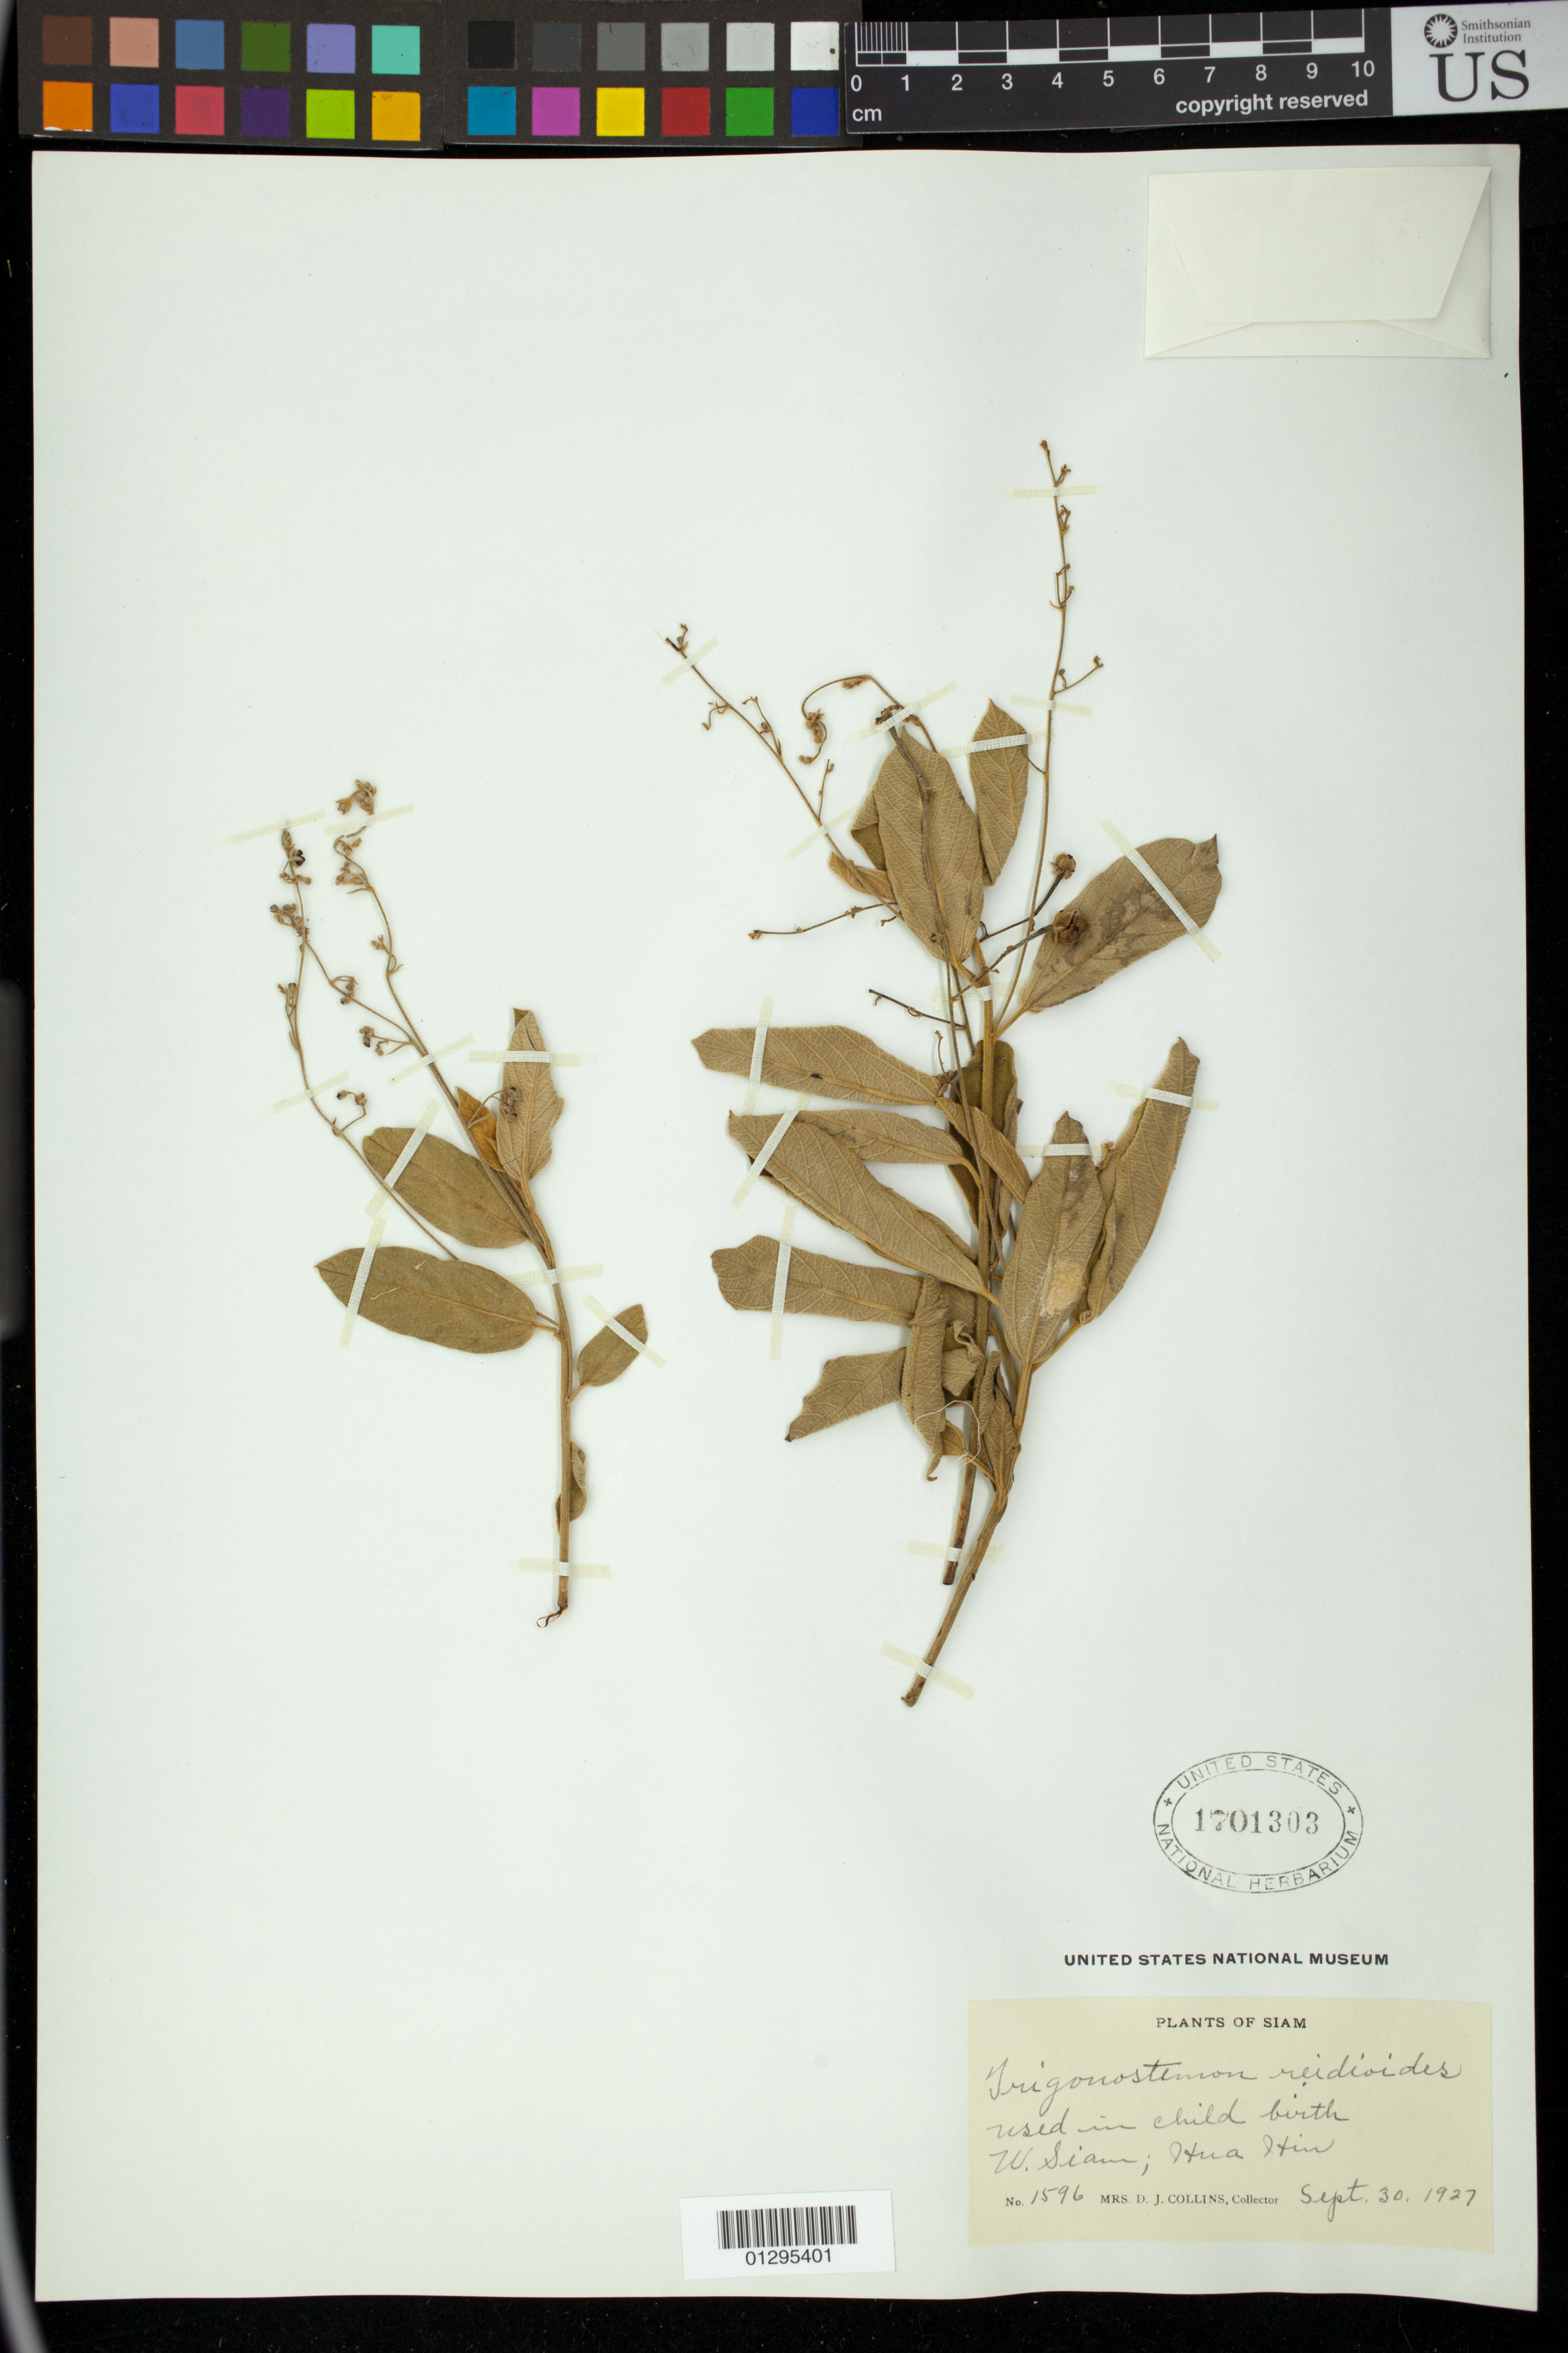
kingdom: Plantae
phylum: Tracheophyta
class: Magnoliopsida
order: Malpighiales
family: Euphorbiaceae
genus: Trigonostemon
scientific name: Trigonostemon ridleyi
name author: Merr. ex Jabl.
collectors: J. Collins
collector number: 1596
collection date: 1927-09-30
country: Thailand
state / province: Prachuap Khiri Khan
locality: W. Siam; Hua Hin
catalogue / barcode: US 1701303